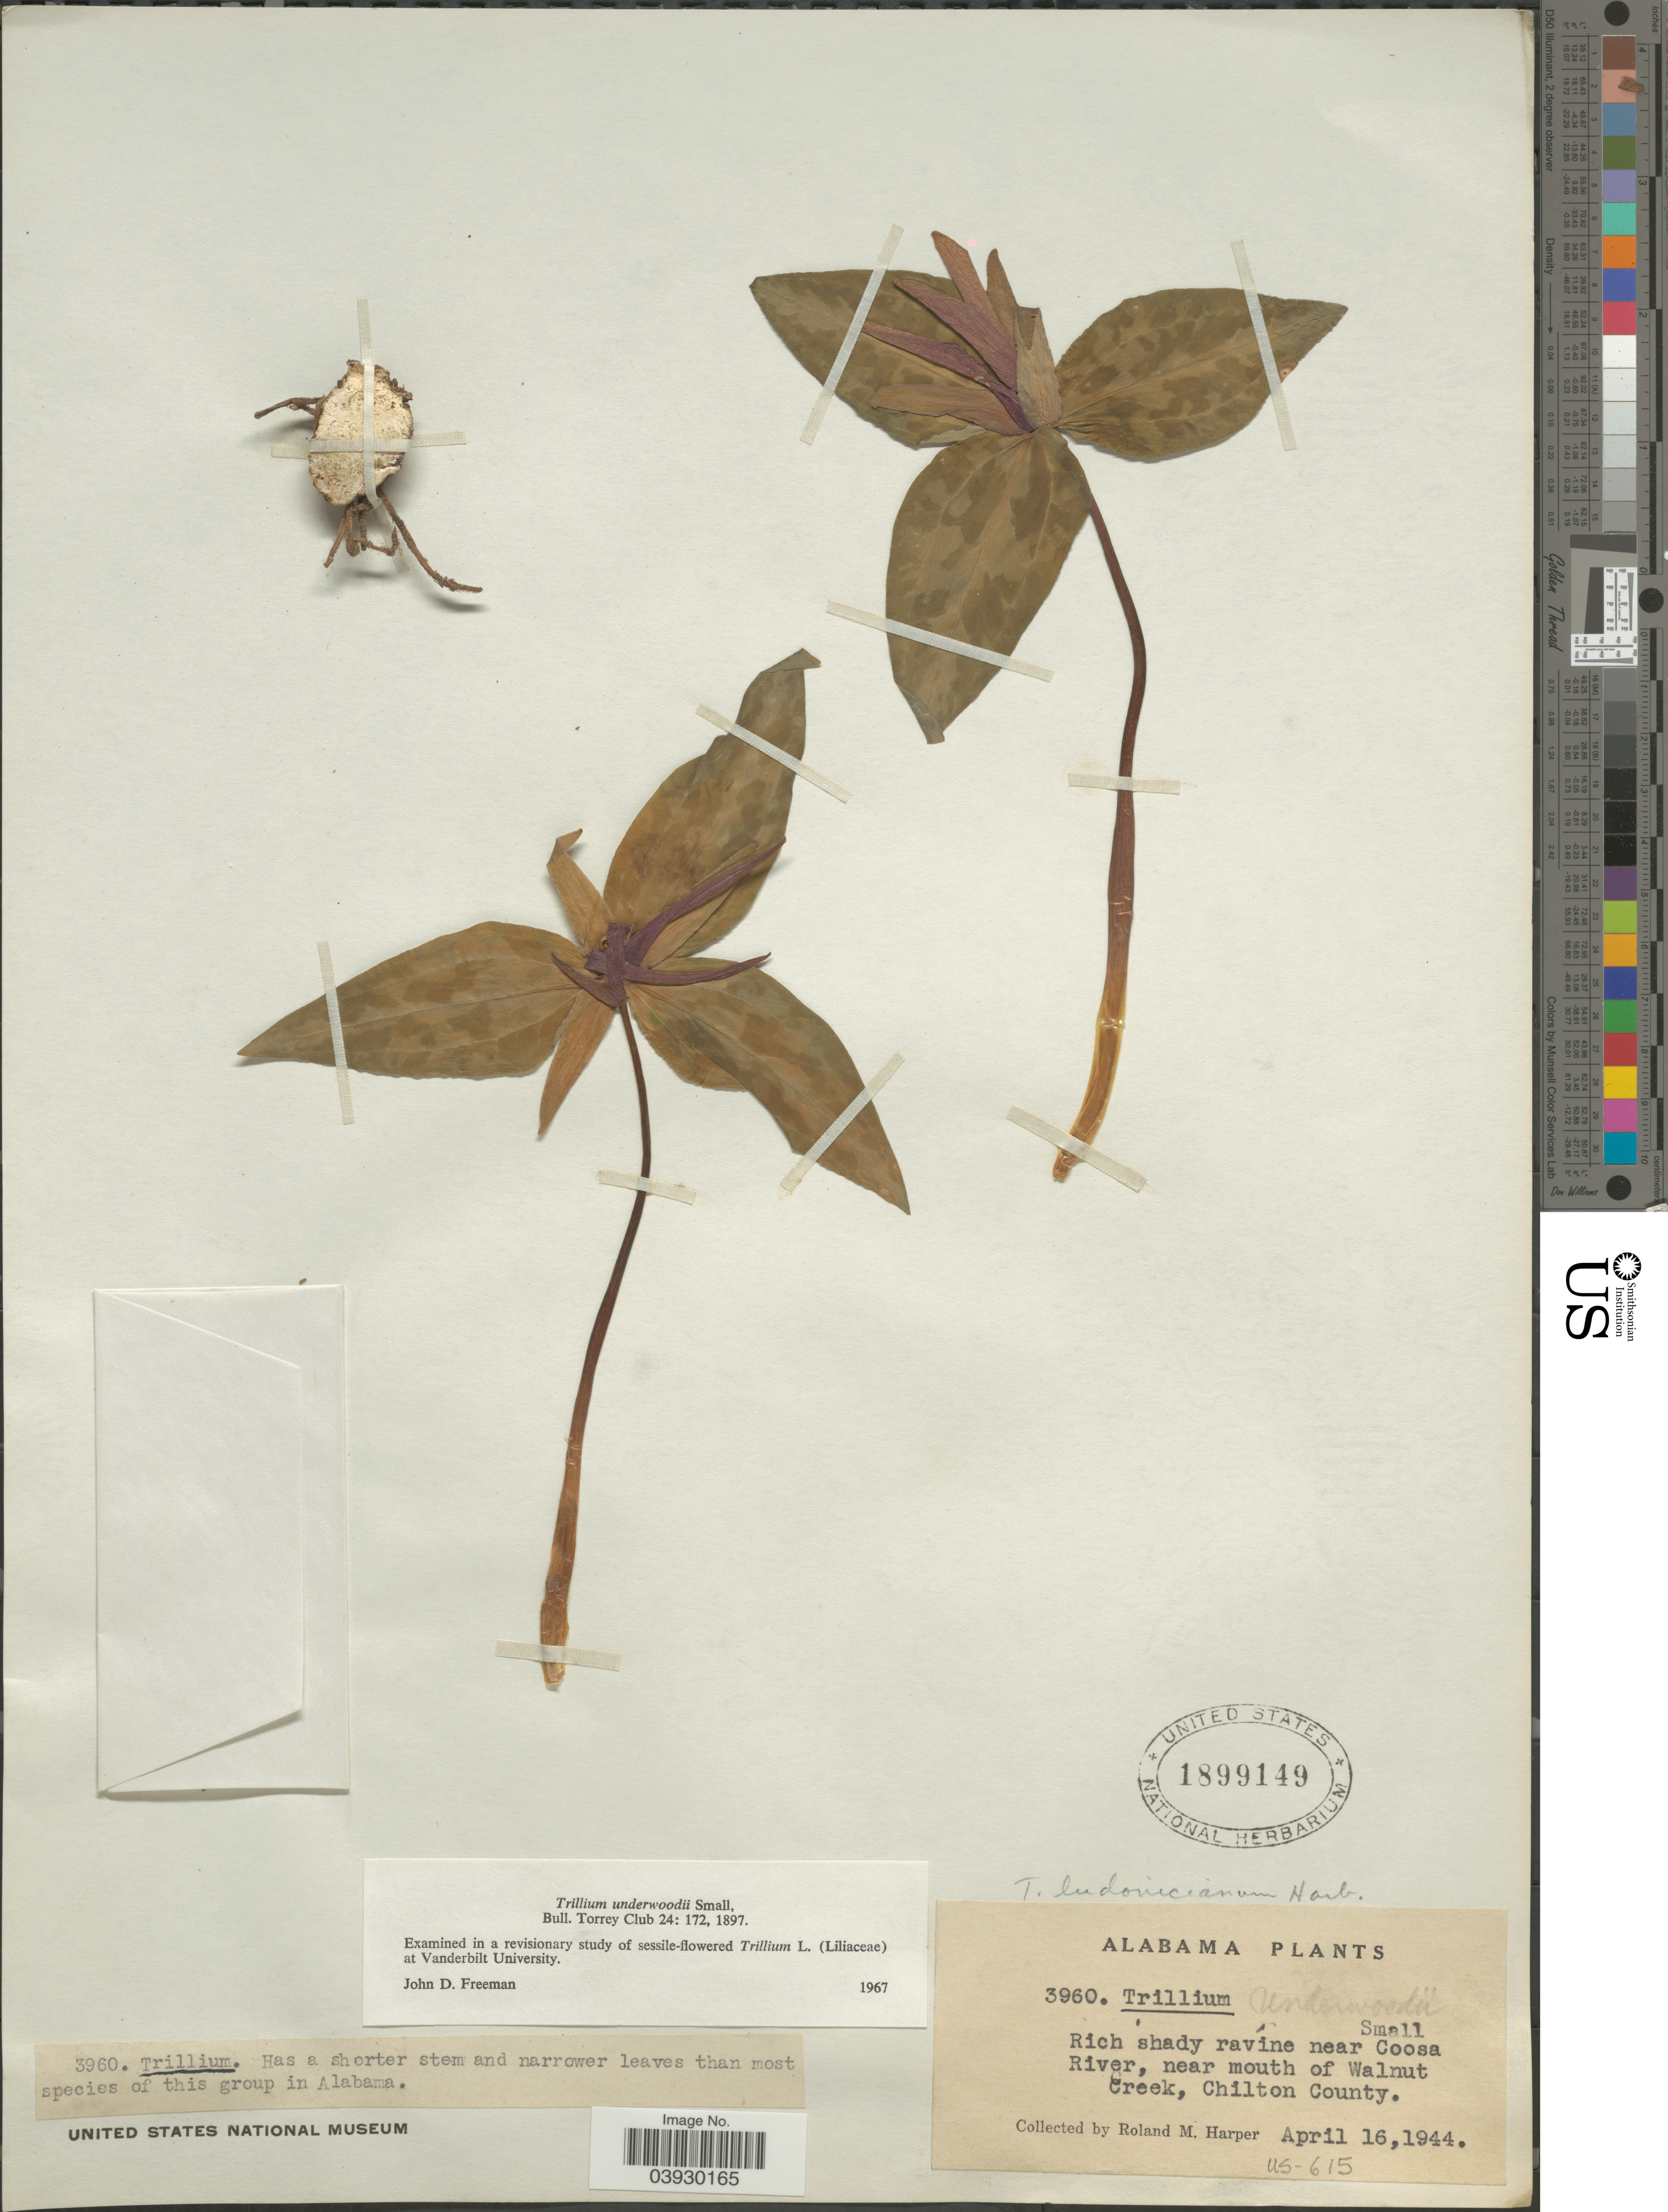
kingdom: Plantae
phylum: Tracheophyta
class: Liliopsida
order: Liliales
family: Melanthiaceae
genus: Trillium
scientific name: Trillium underwoodii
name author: Small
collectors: R. M. Harper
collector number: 3960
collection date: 1944-04-16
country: United States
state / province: Alabama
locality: Rich sandy ravine near Coosa River, near mouth of Walnut Creek, Chilton County.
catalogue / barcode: US 1899149